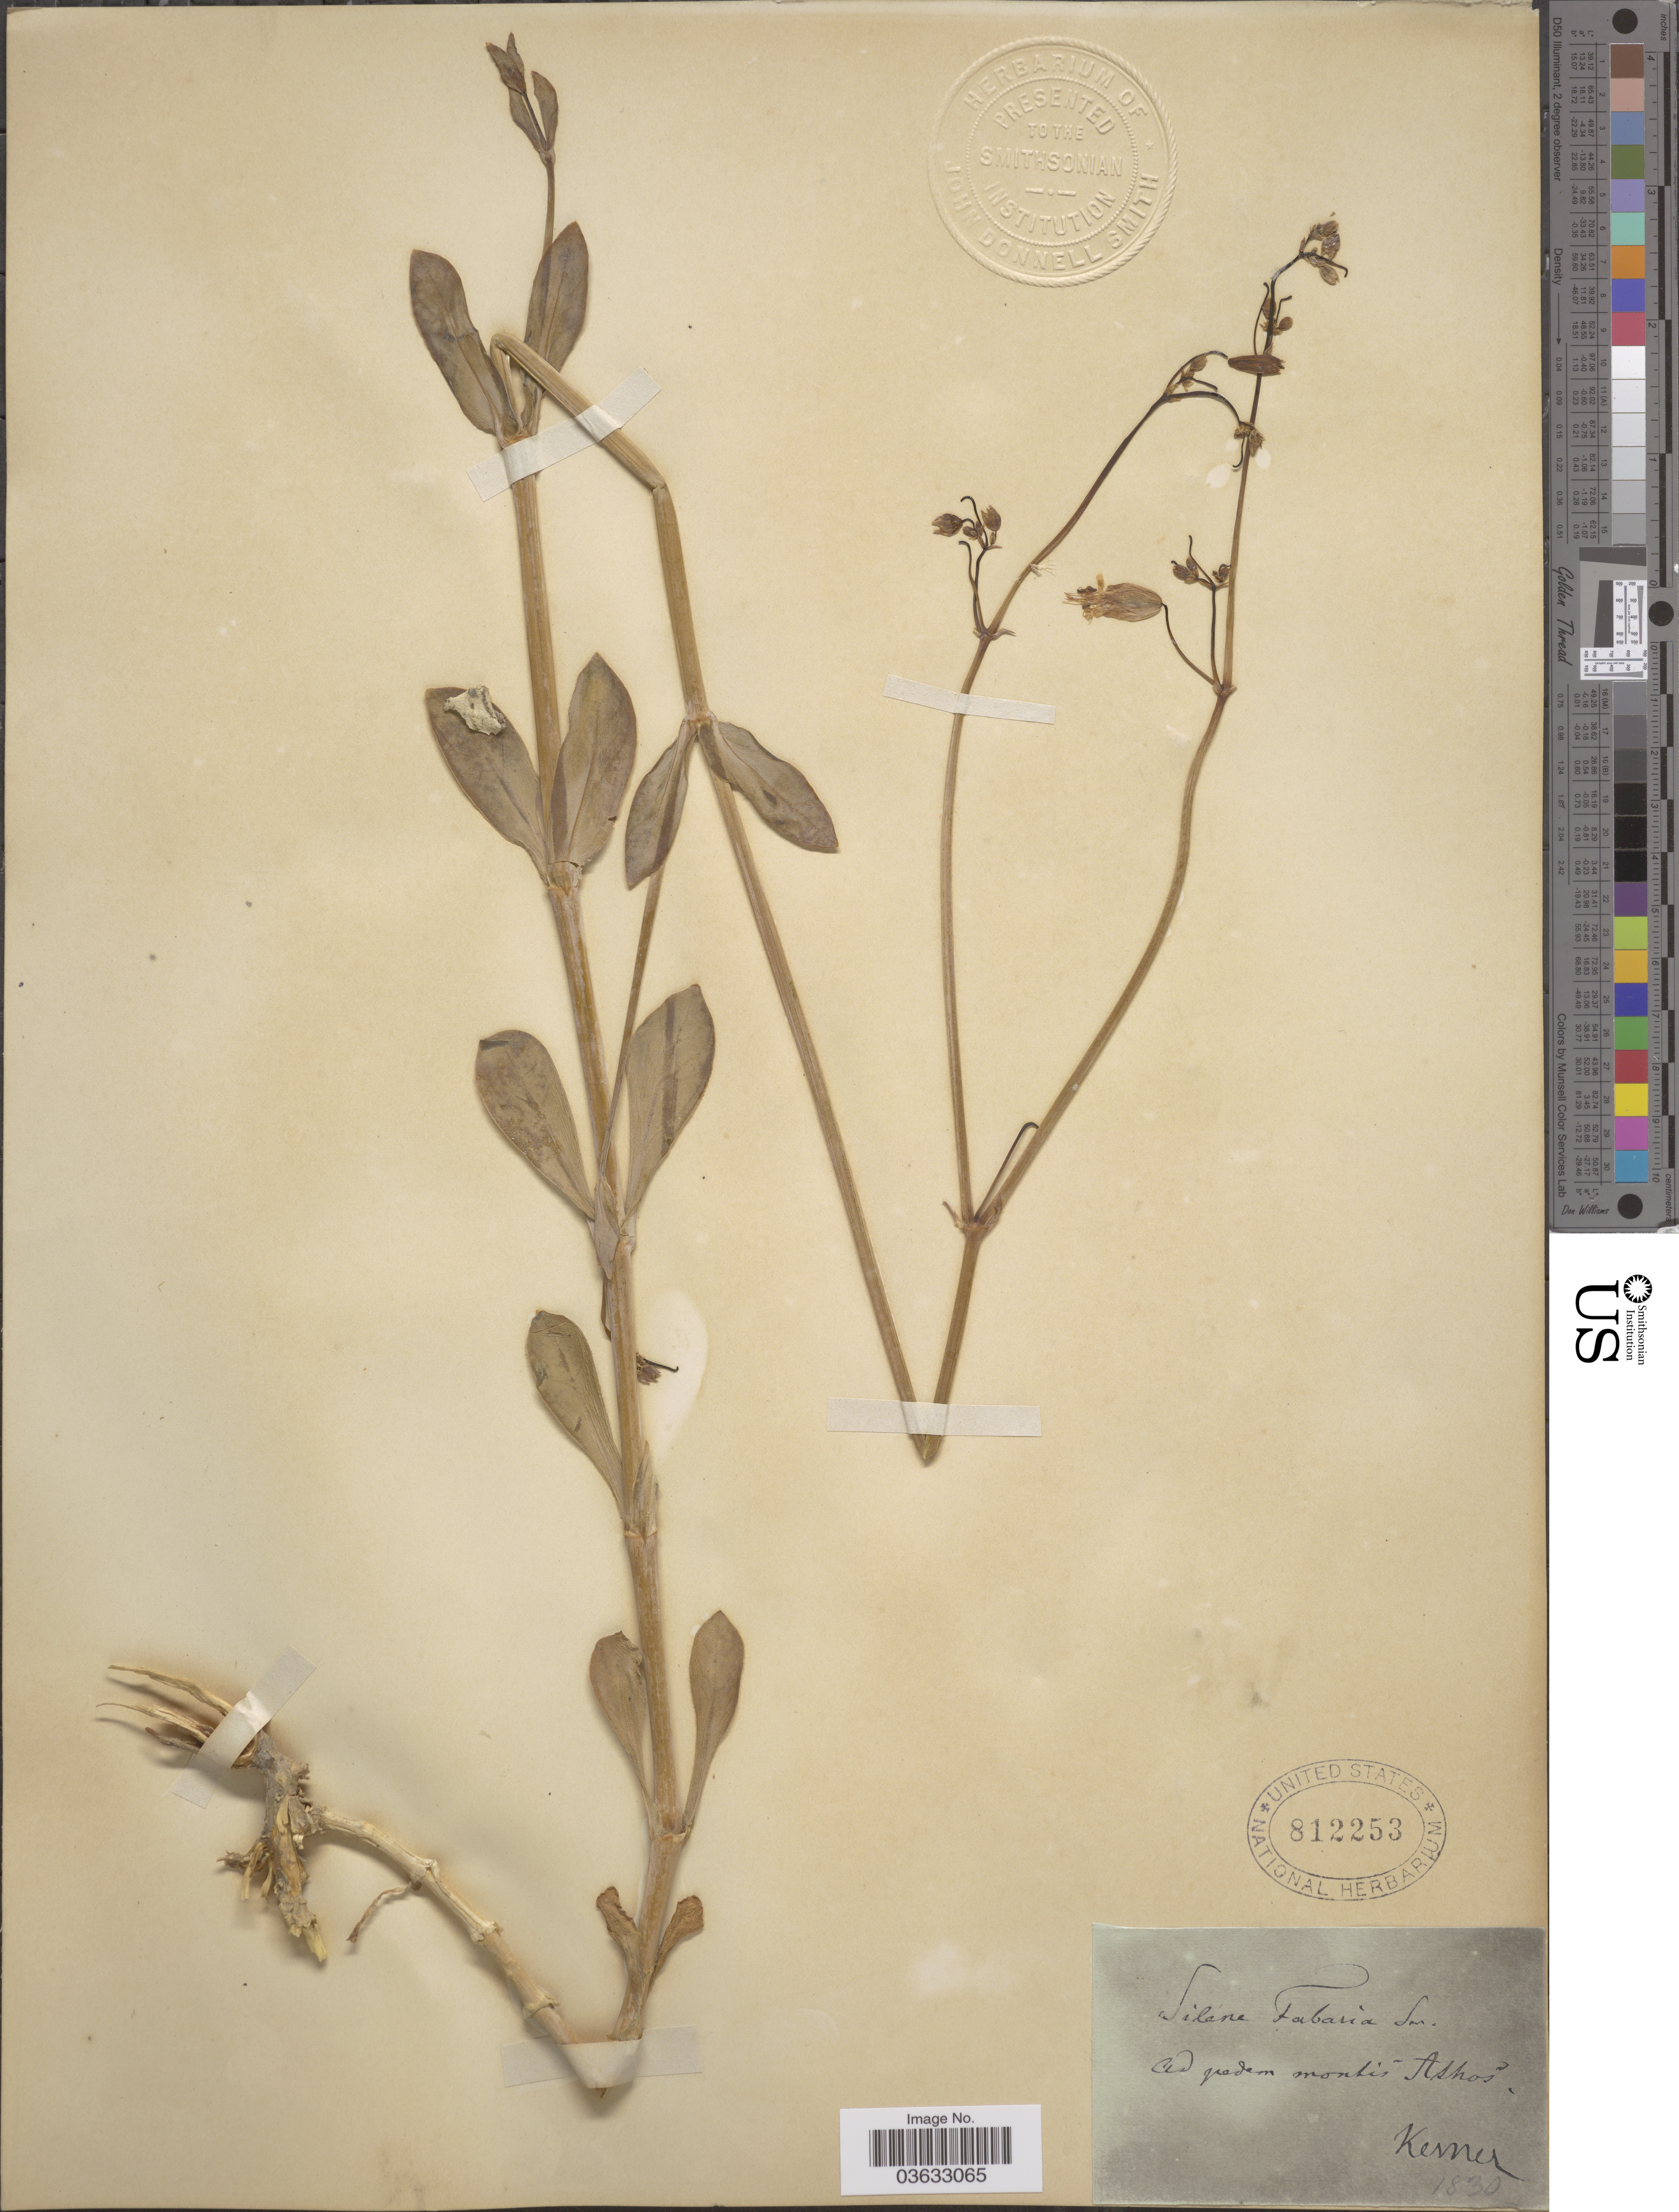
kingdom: Plantae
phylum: Tracheophyta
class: Magnoliopsida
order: Caryophyllales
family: Caryophyllaceae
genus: Silene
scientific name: Silene fabaria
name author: (L.) Sm.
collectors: Kerner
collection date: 1830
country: Greece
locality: Ad pedem montis Athos.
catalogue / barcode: US 812253